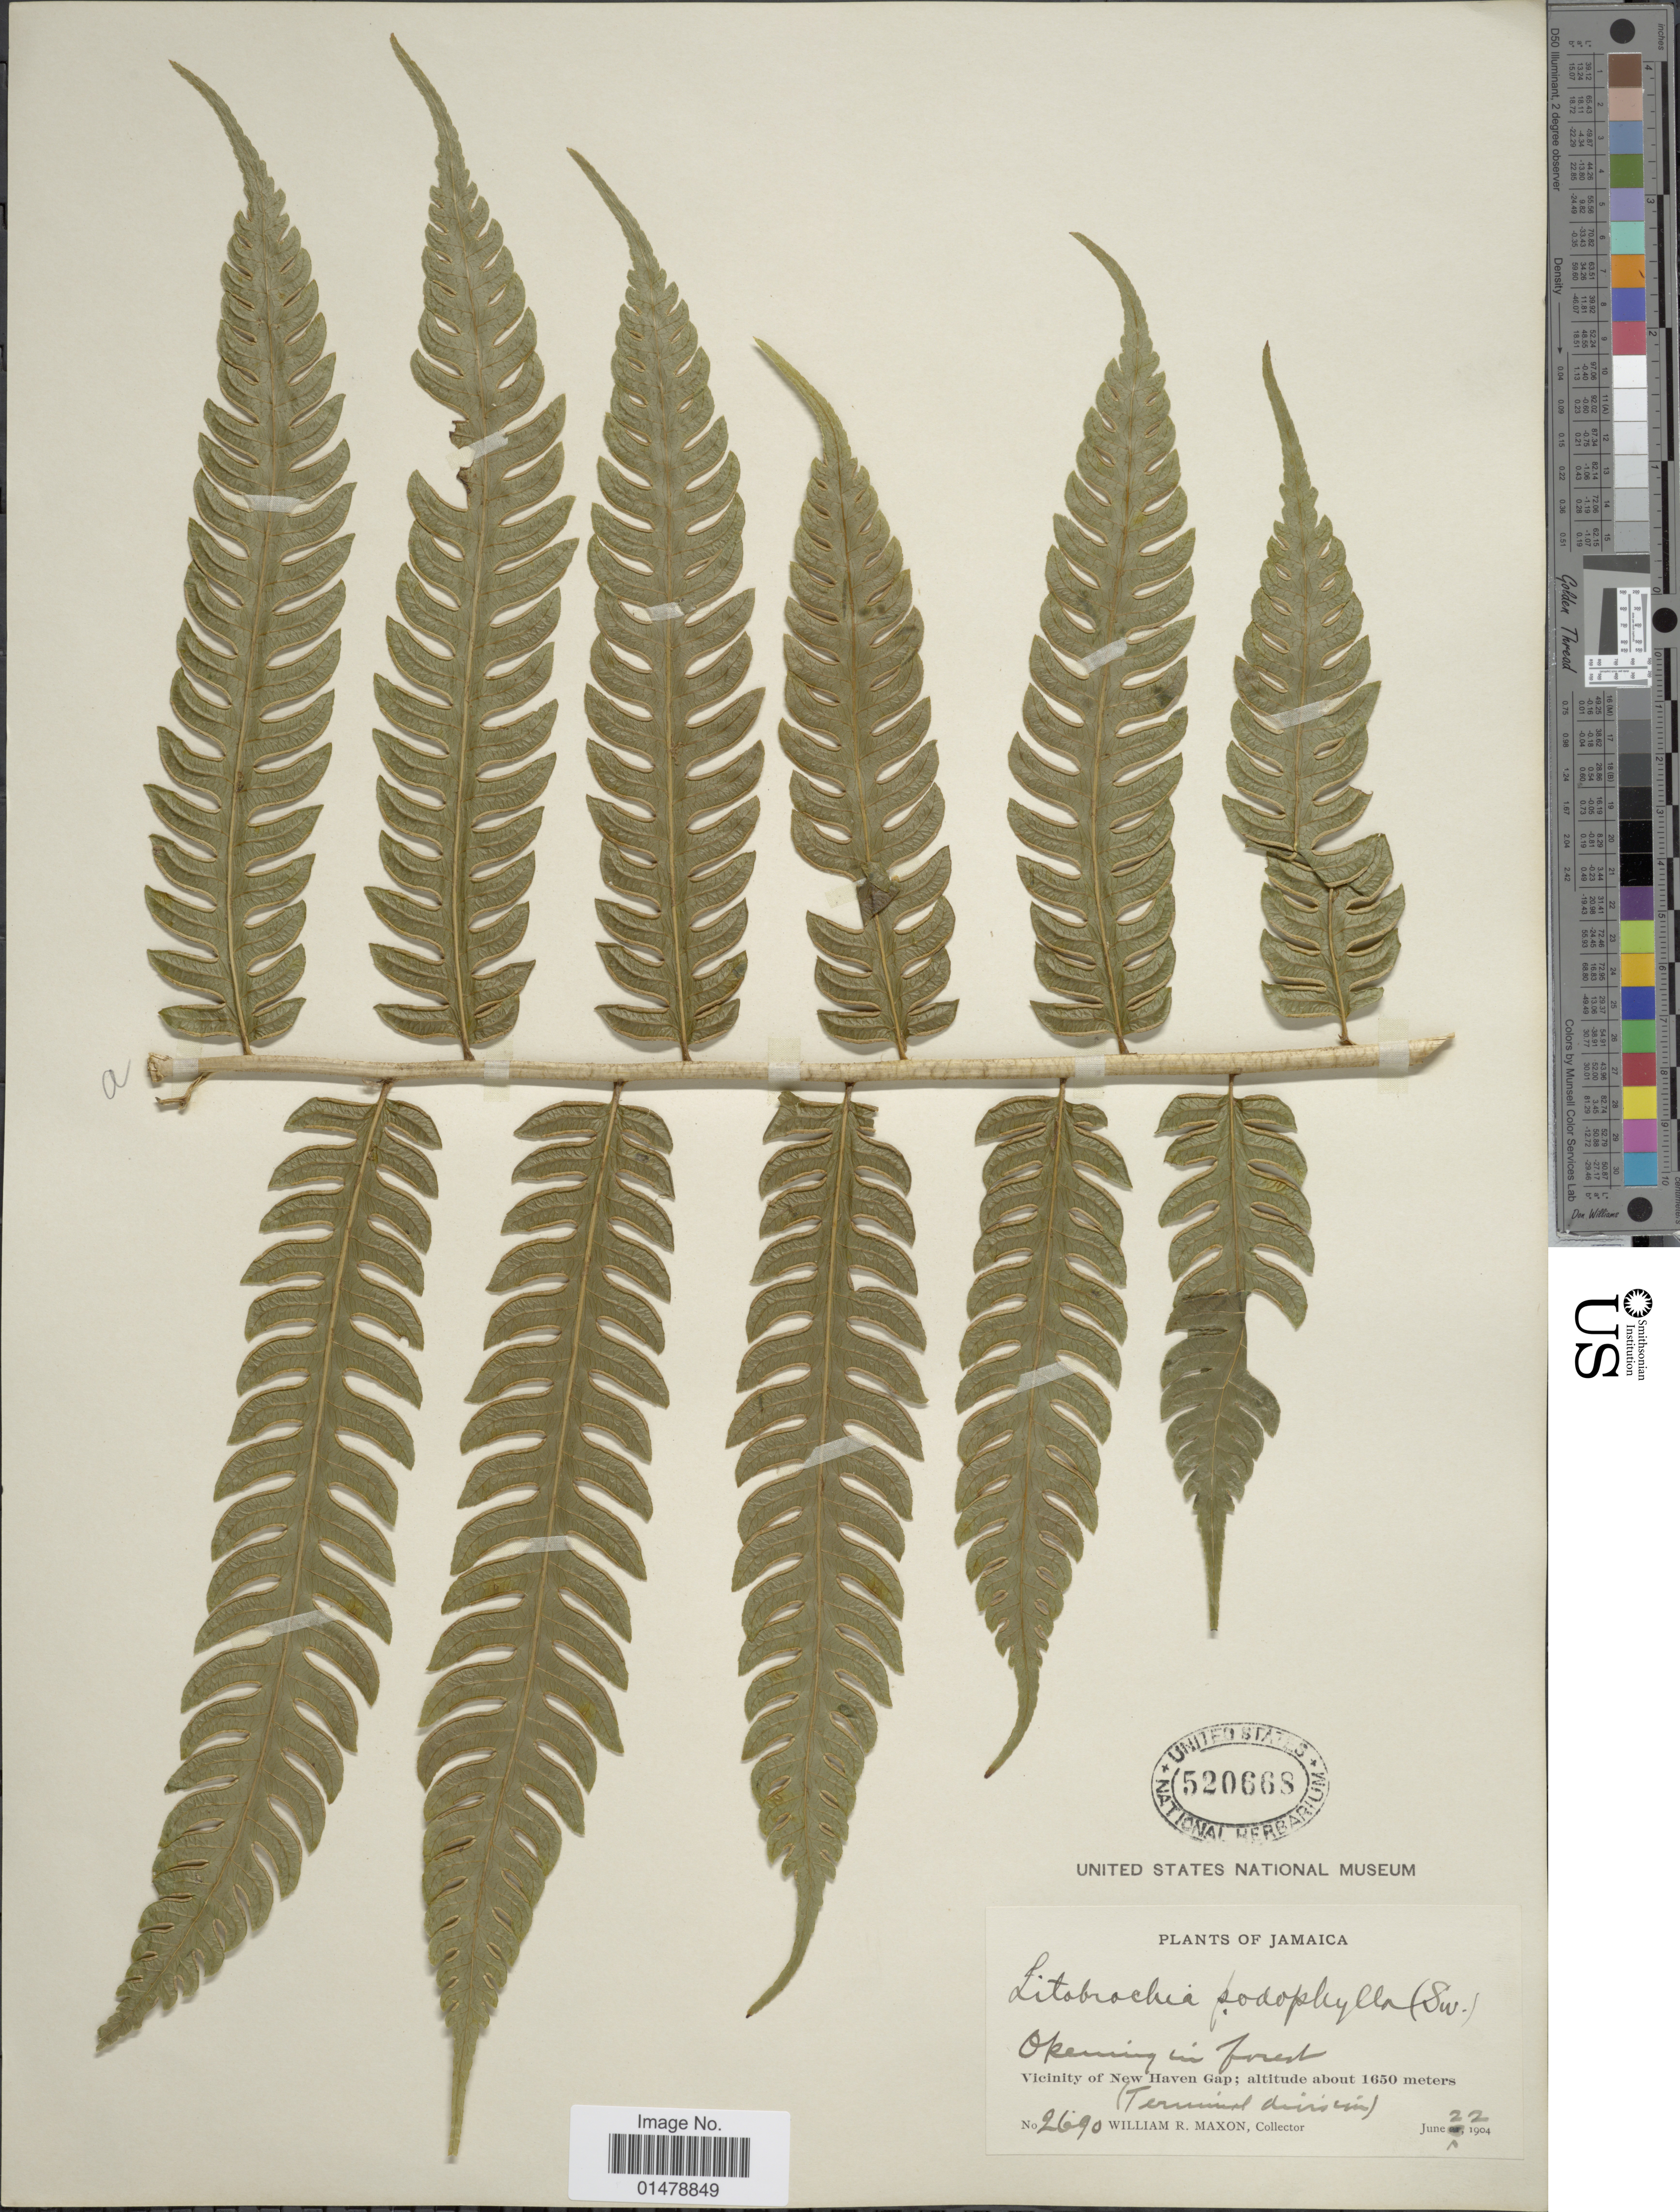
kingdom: Plantae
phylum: Tracheophyta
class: Polypodiopsida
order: Polypodiales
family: Pteridaceae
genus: Pteris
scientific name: Pteris podophylla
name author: Sw.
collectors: W. R. Maxon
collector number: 2690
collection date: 1904-06-22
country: Jamaica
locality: Vicinity of New Haven Gap. Terminal division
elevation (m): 1650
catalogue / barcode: US 520668